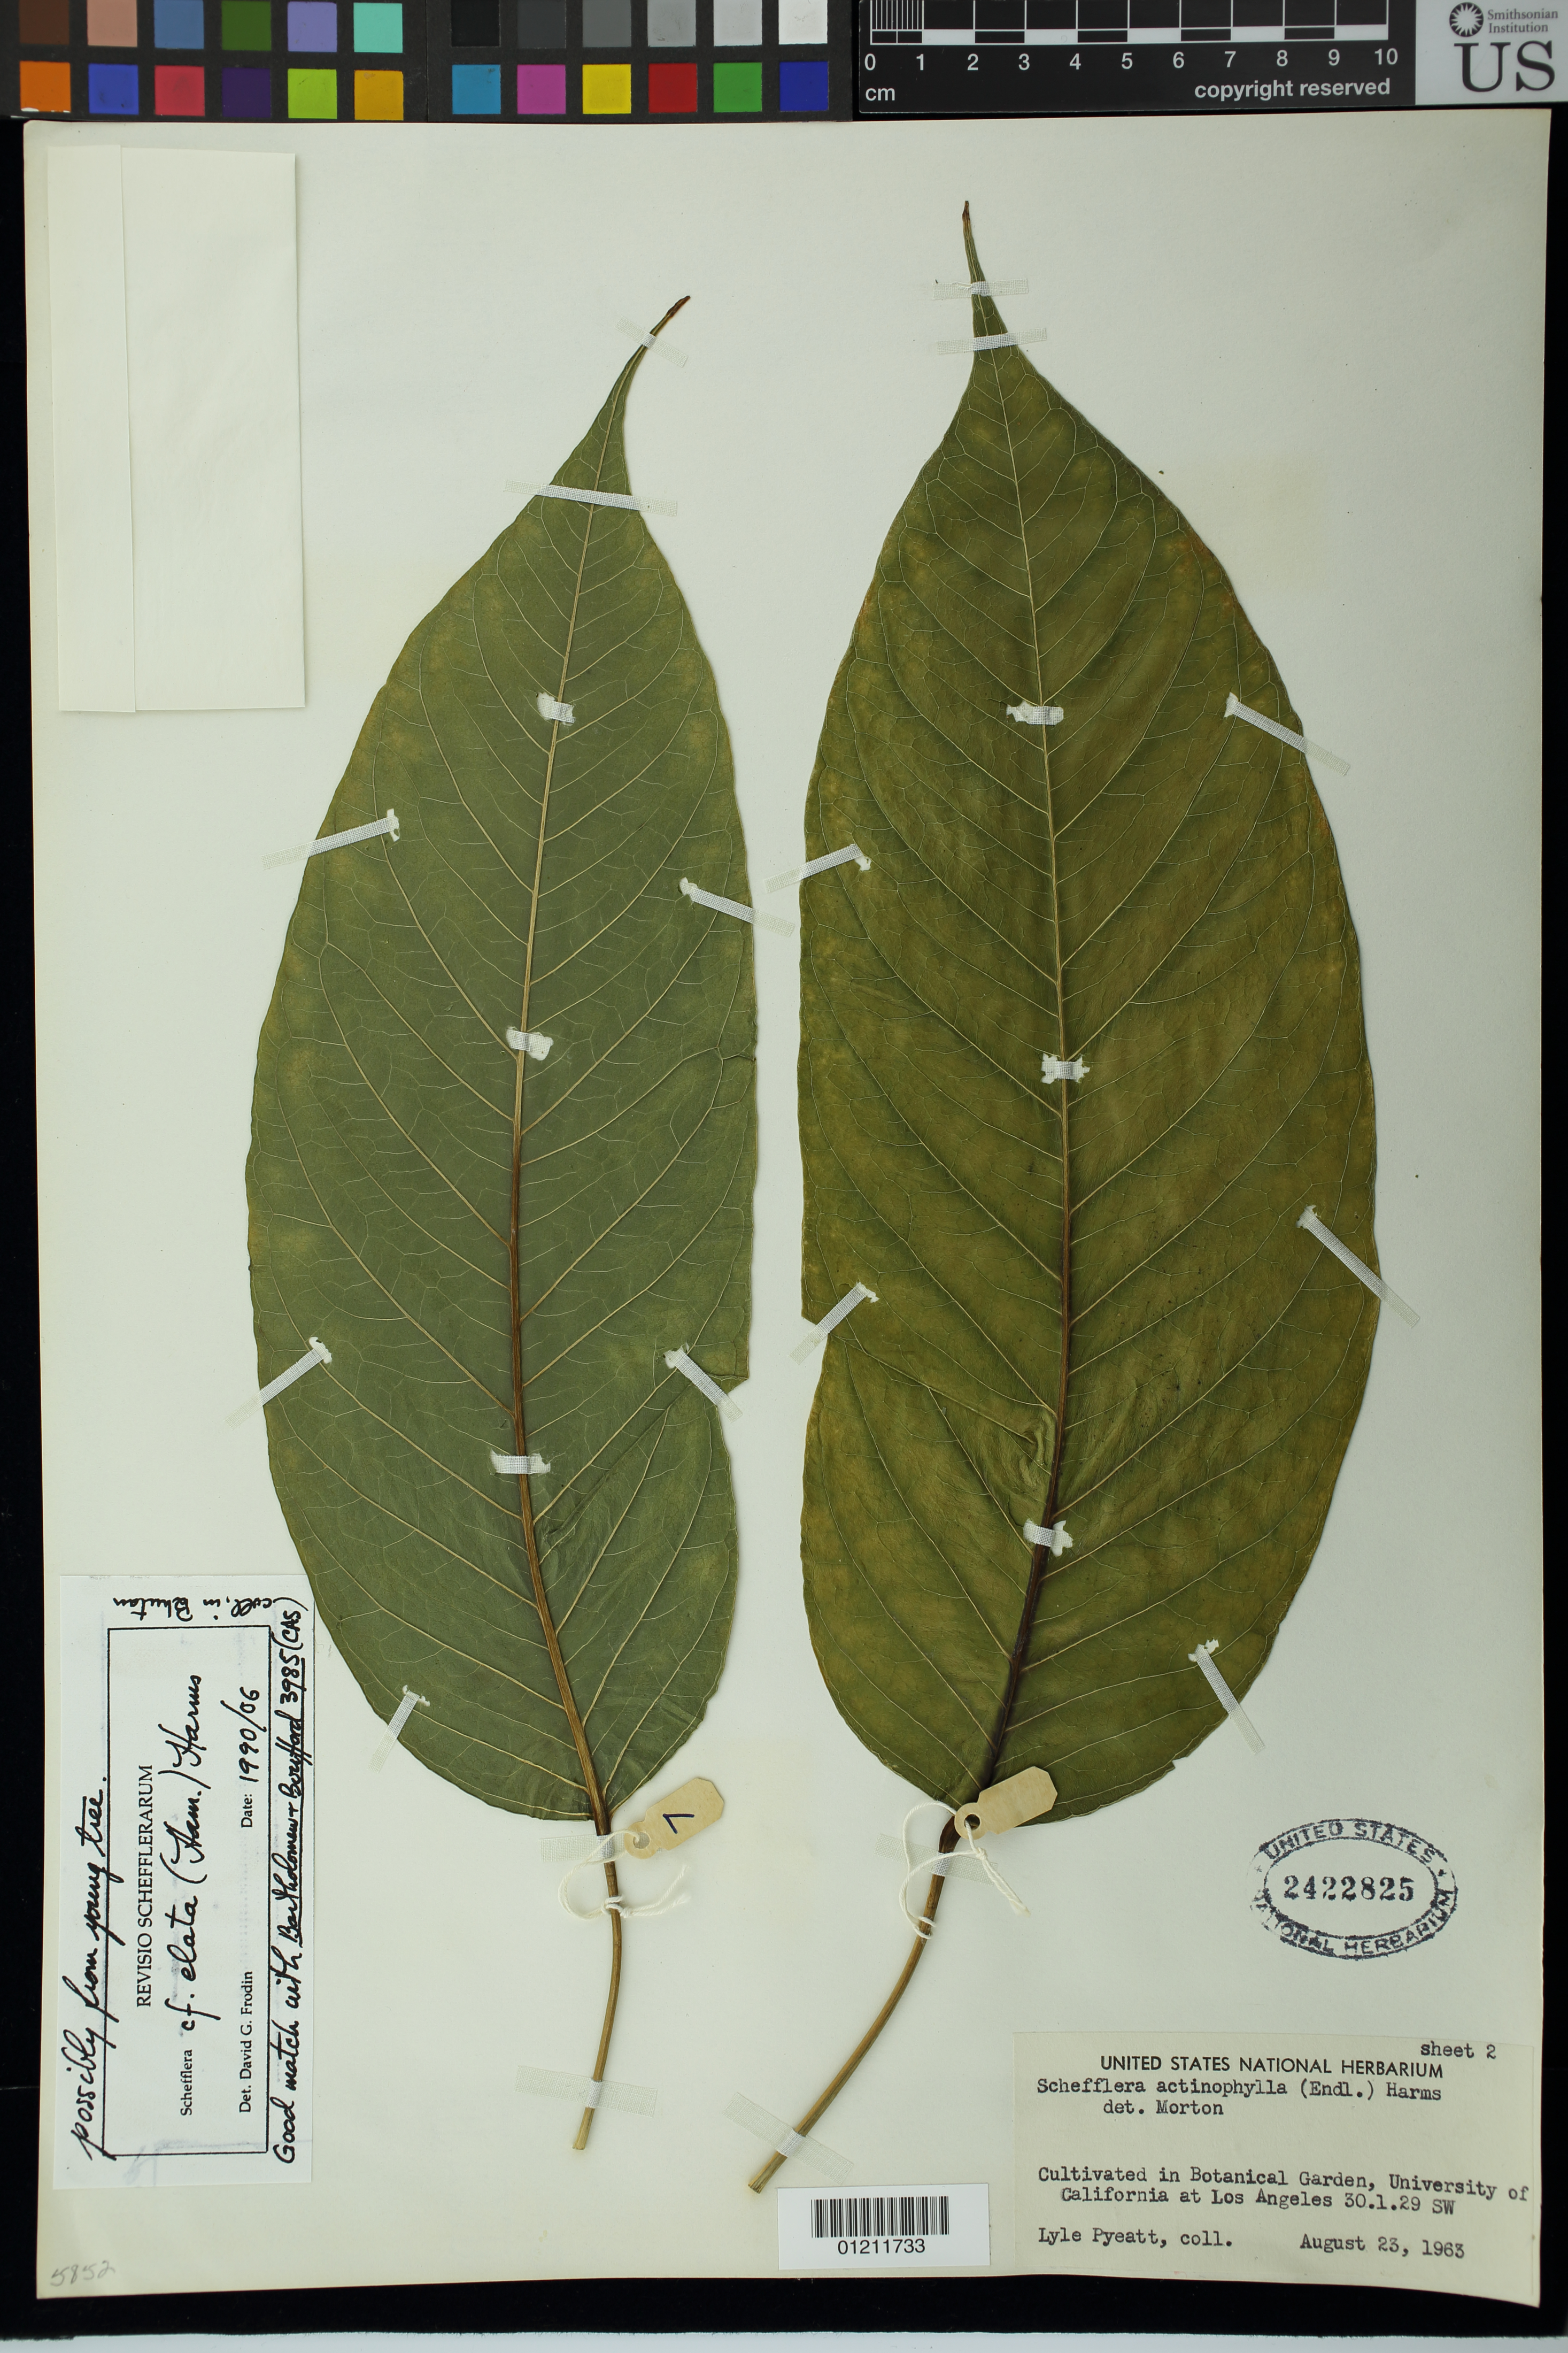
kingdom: Plantae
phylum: Tracheophyta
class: Magnoliopsida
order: Apiales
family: Araliaceae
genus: Schefflera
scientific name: Schefflera elata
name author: (Buch.-Ham.) Harms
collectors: L. Pyeatt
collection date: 1963-08-23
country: United States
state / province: California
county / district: Los Angeles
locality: Cultivated in Botanical Garden, University of California at Los Angeles 30.1.29SW.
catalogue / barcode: US 2422825